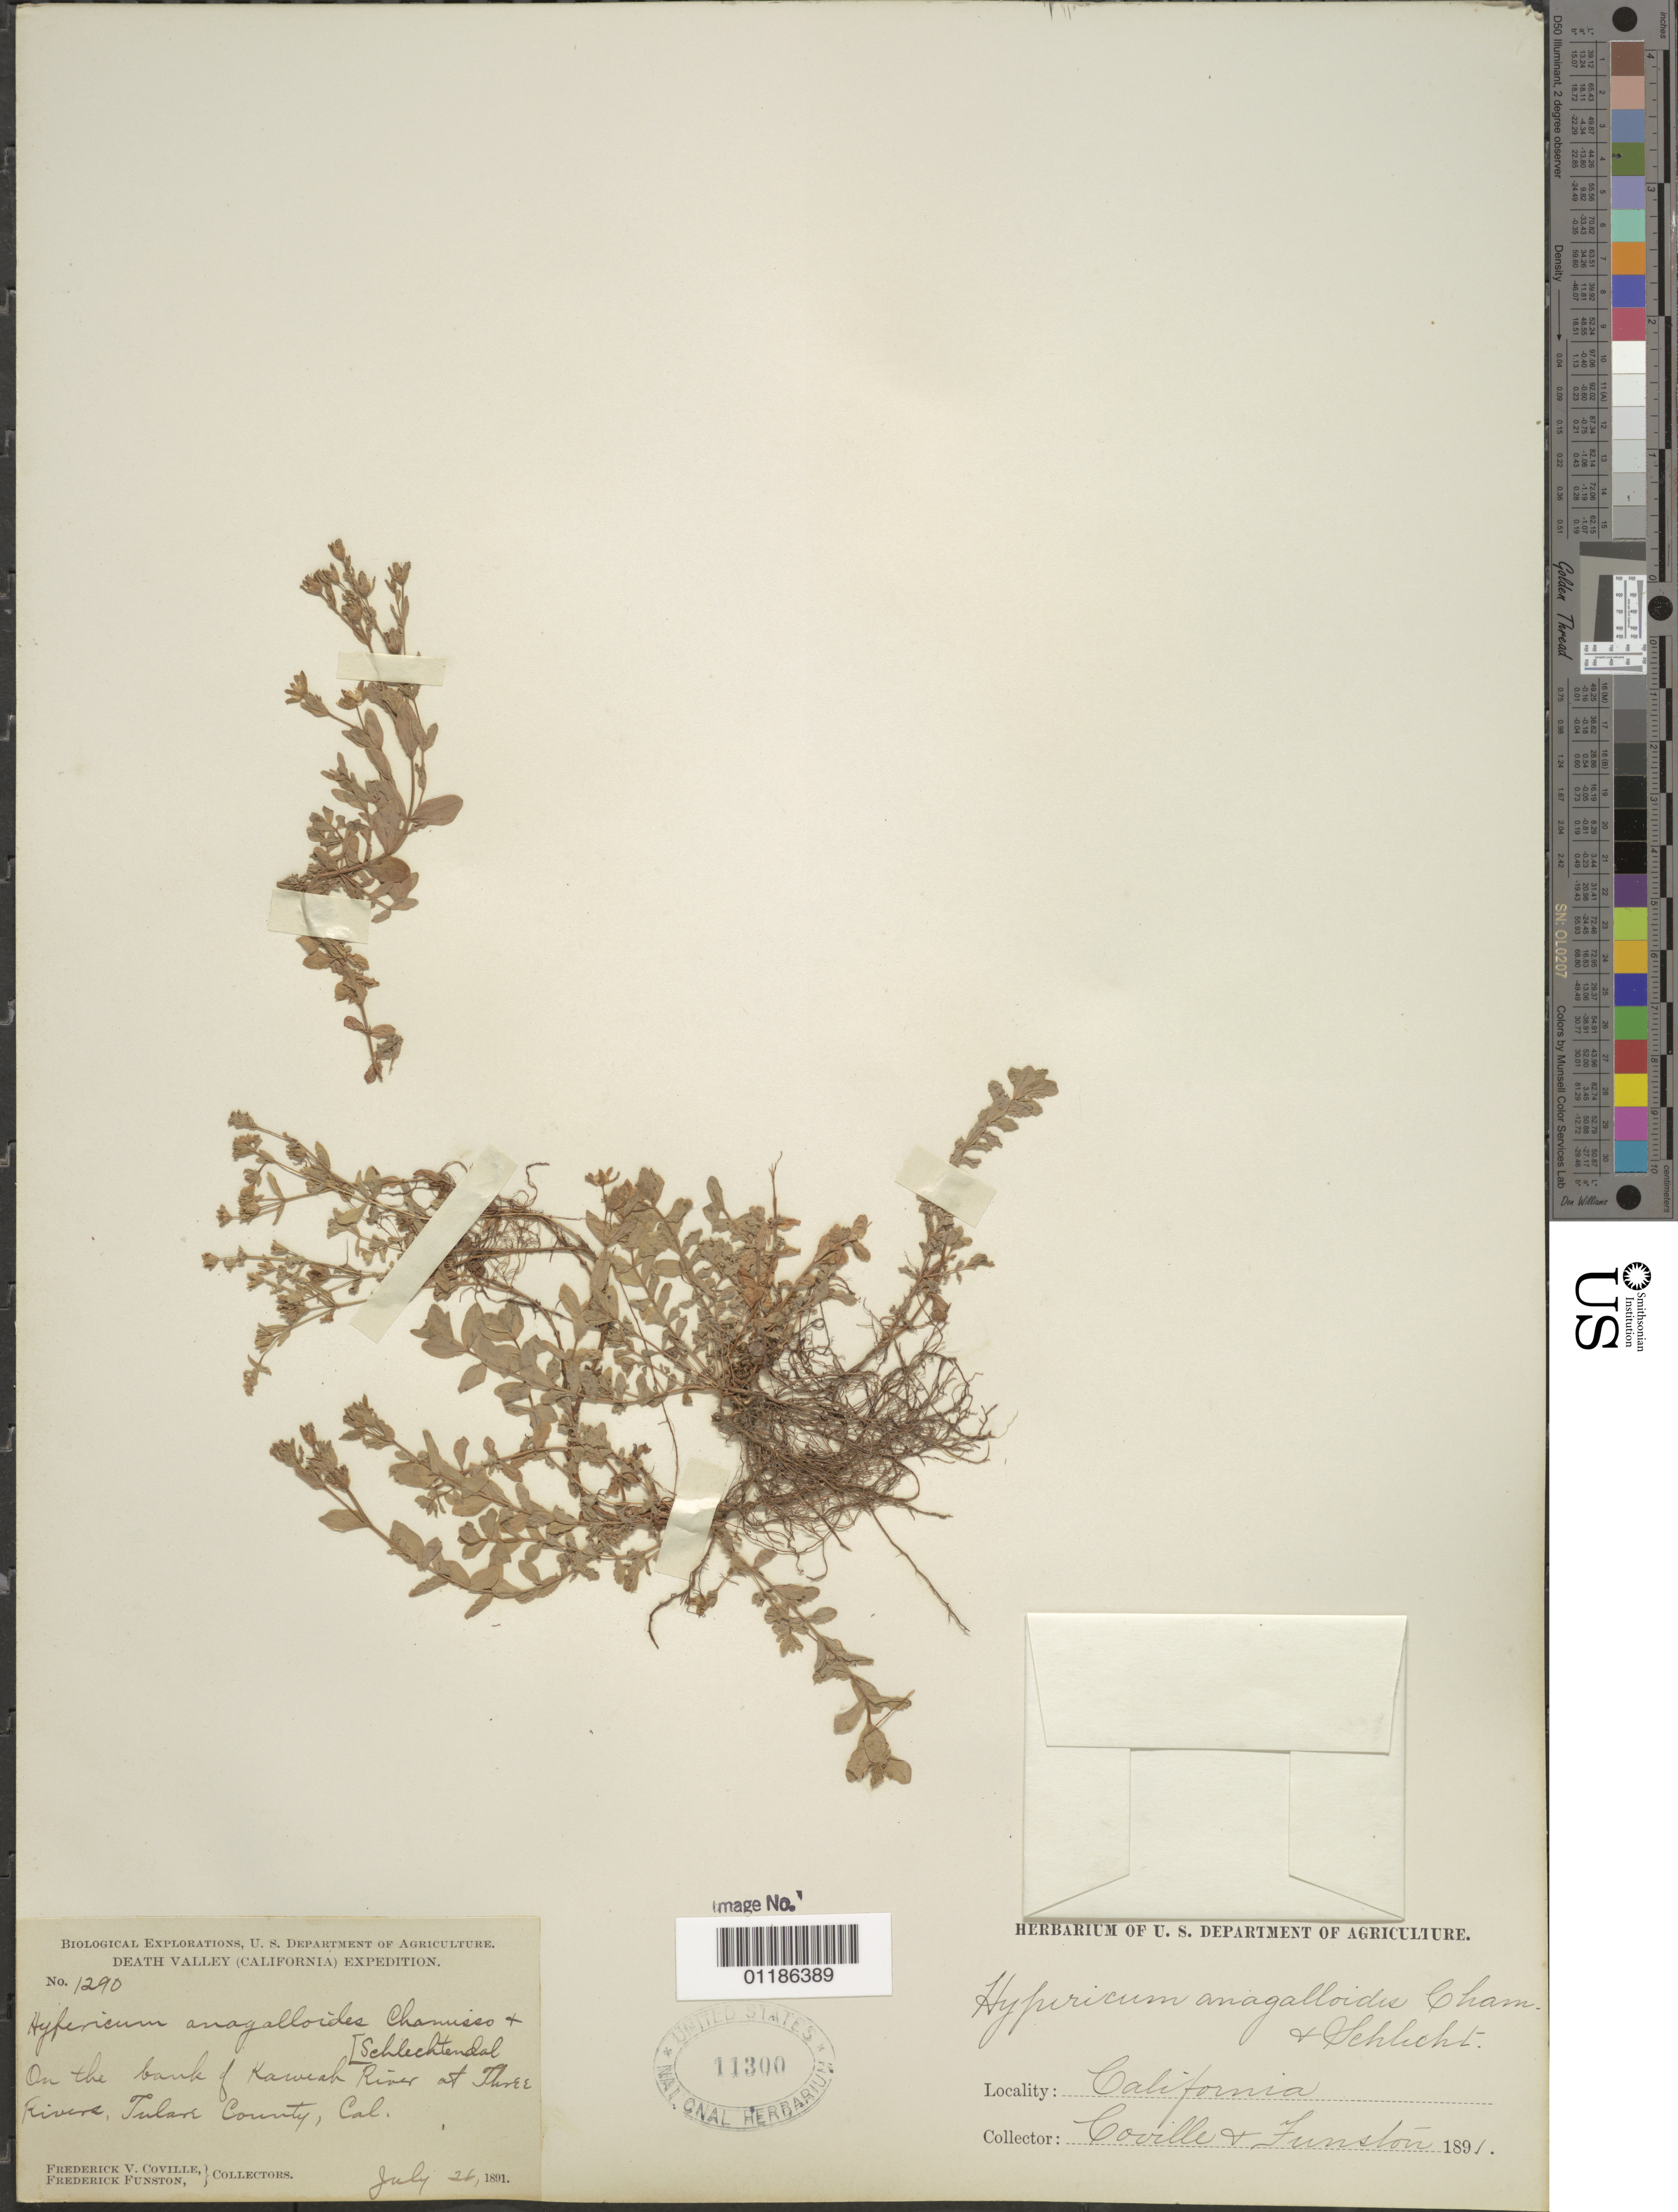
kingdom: Plantae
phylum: Tracheophyta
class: Magnoliopsida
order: Malpighiales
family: Hypericaceae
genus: Hypericum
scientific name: Hypericum anagalloides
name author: Cham. & Schltdl.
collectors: F. V. Coville & F. Funston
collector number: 1290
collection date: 1891-07-26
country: United States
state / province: California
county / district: Tulare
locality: on the bank of Kaweah River at Three Rivers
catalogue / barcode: US 11300